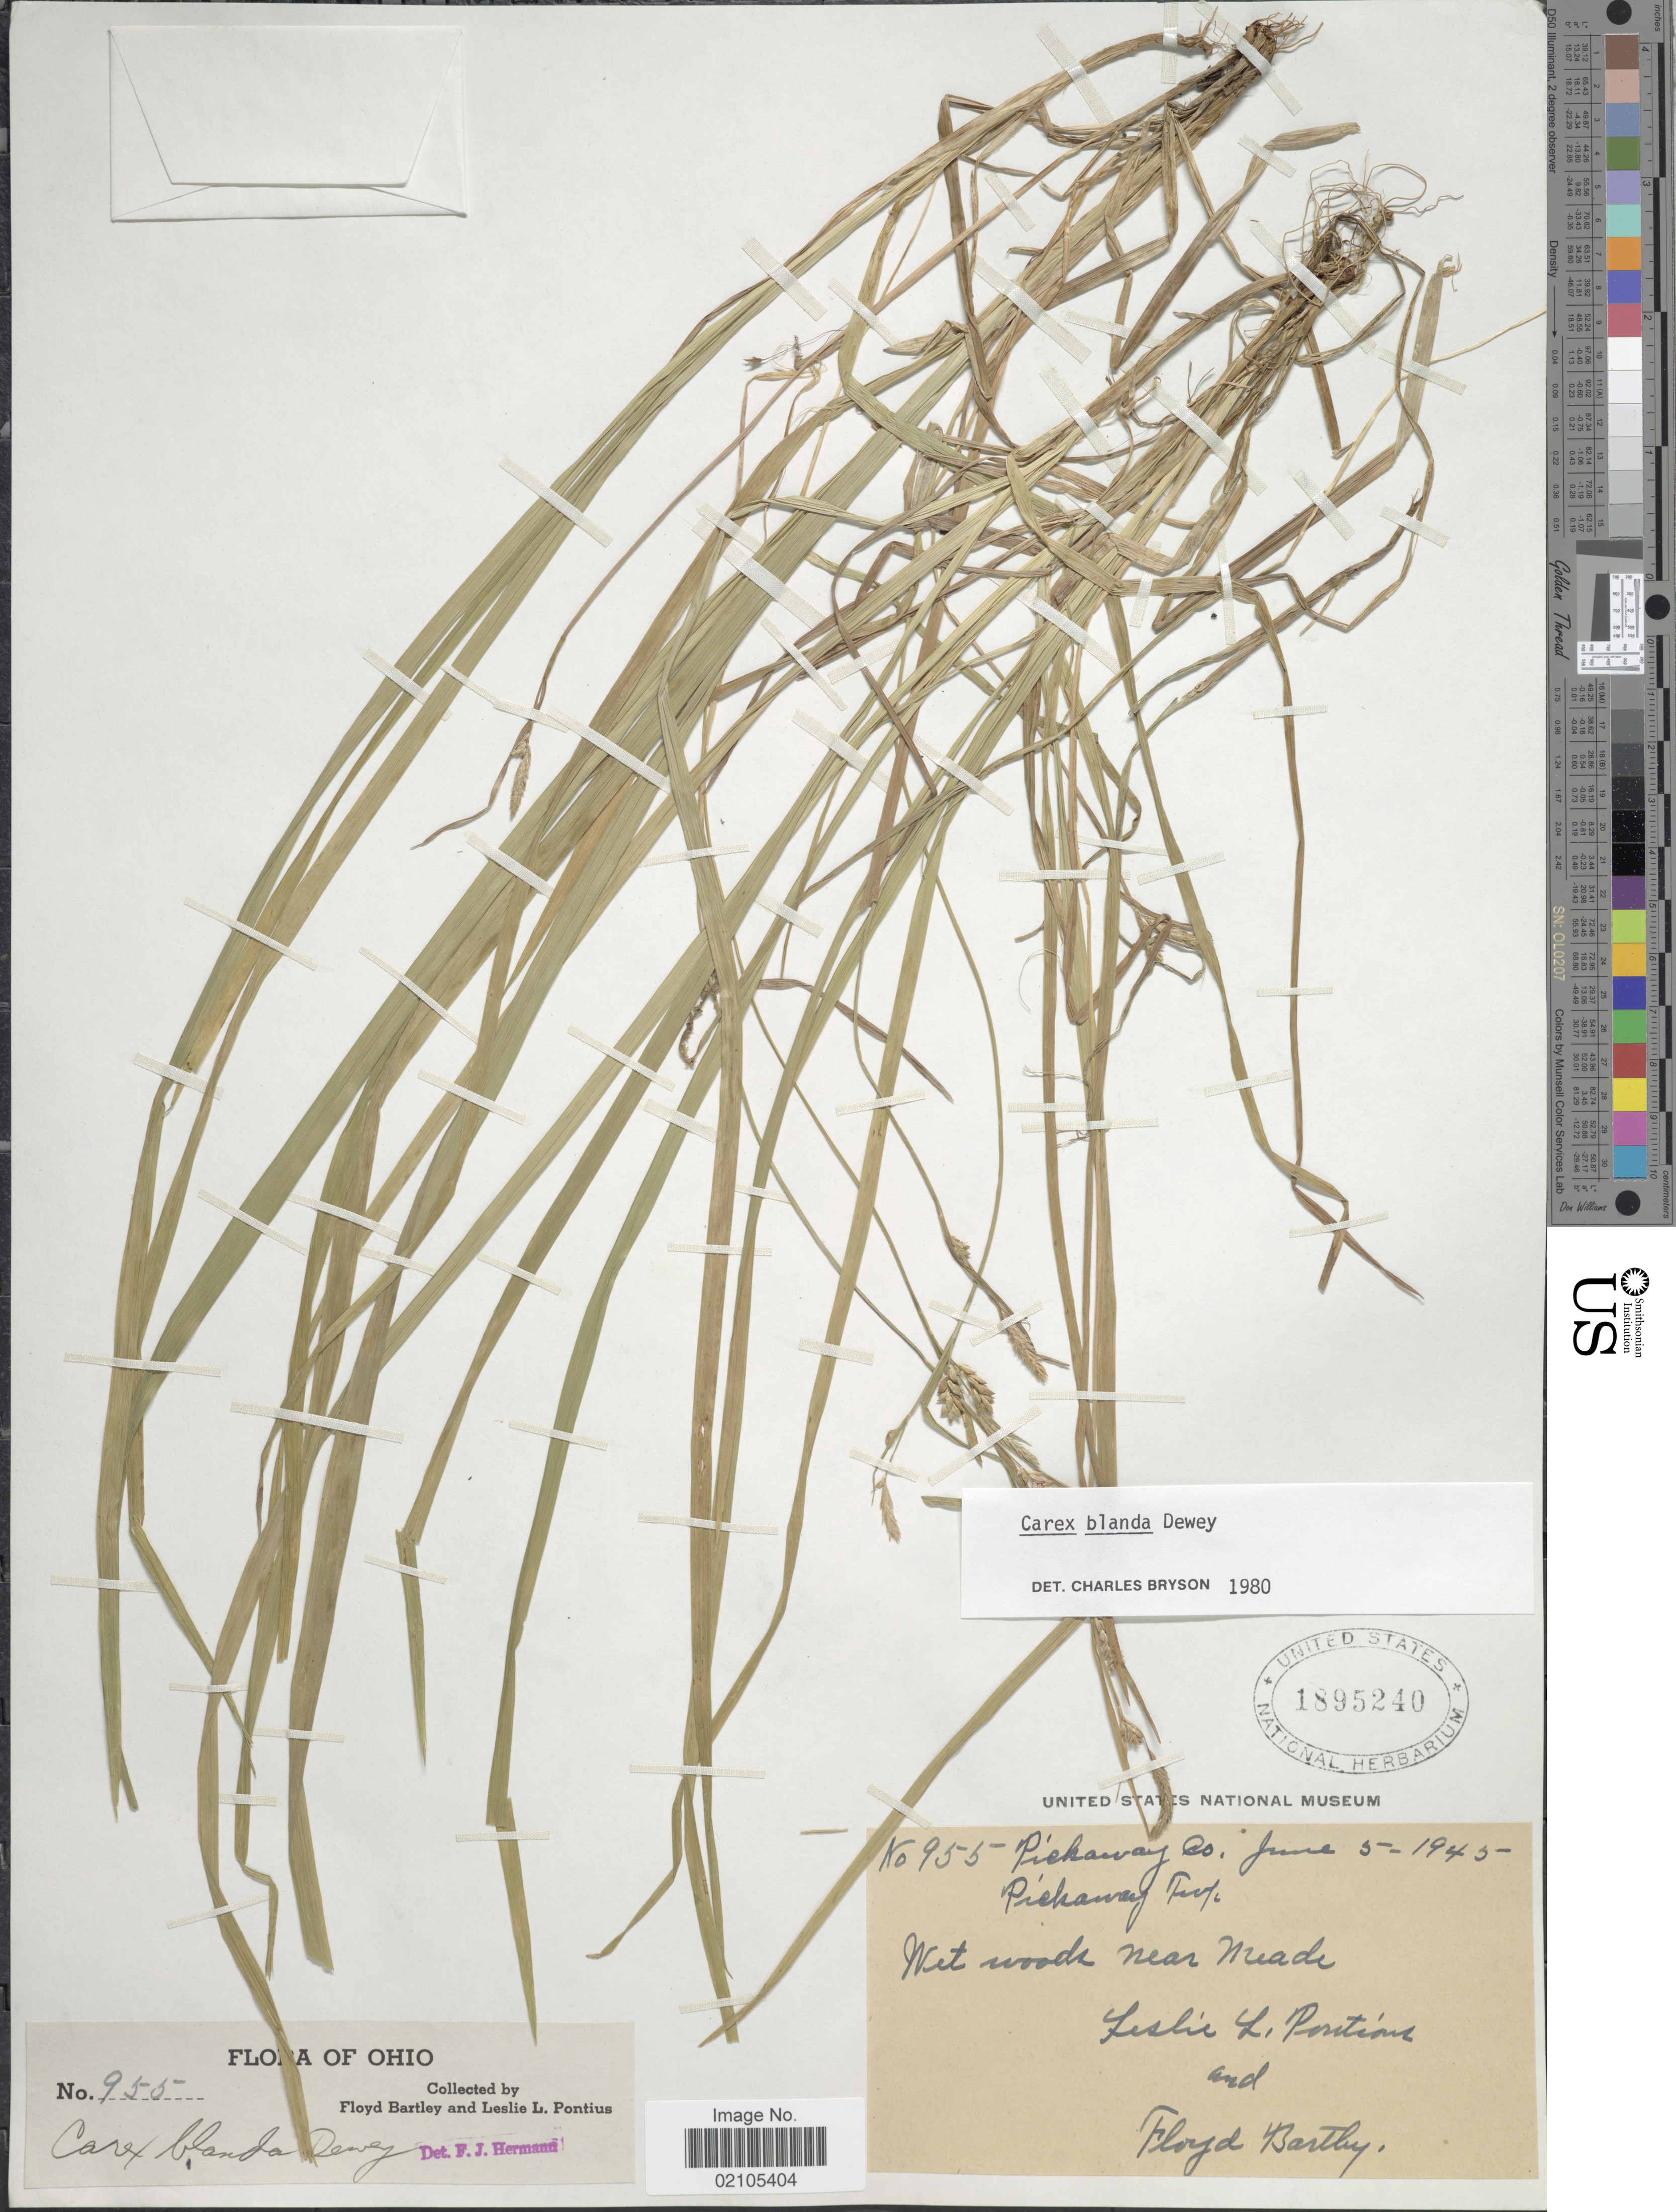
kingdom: Plantae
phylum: Tracheophyta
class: Liliopsida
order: Poales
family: Cyperaceae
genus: Carex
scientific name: Carex blanda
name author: Dewey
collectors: L. Pontius & F. Bartley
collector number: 955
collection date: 1945-06-05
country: United States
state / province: Ohio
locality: Pickaway Co. Pickaway Twp. Wet woods near Meade.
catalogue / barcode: US 1895240